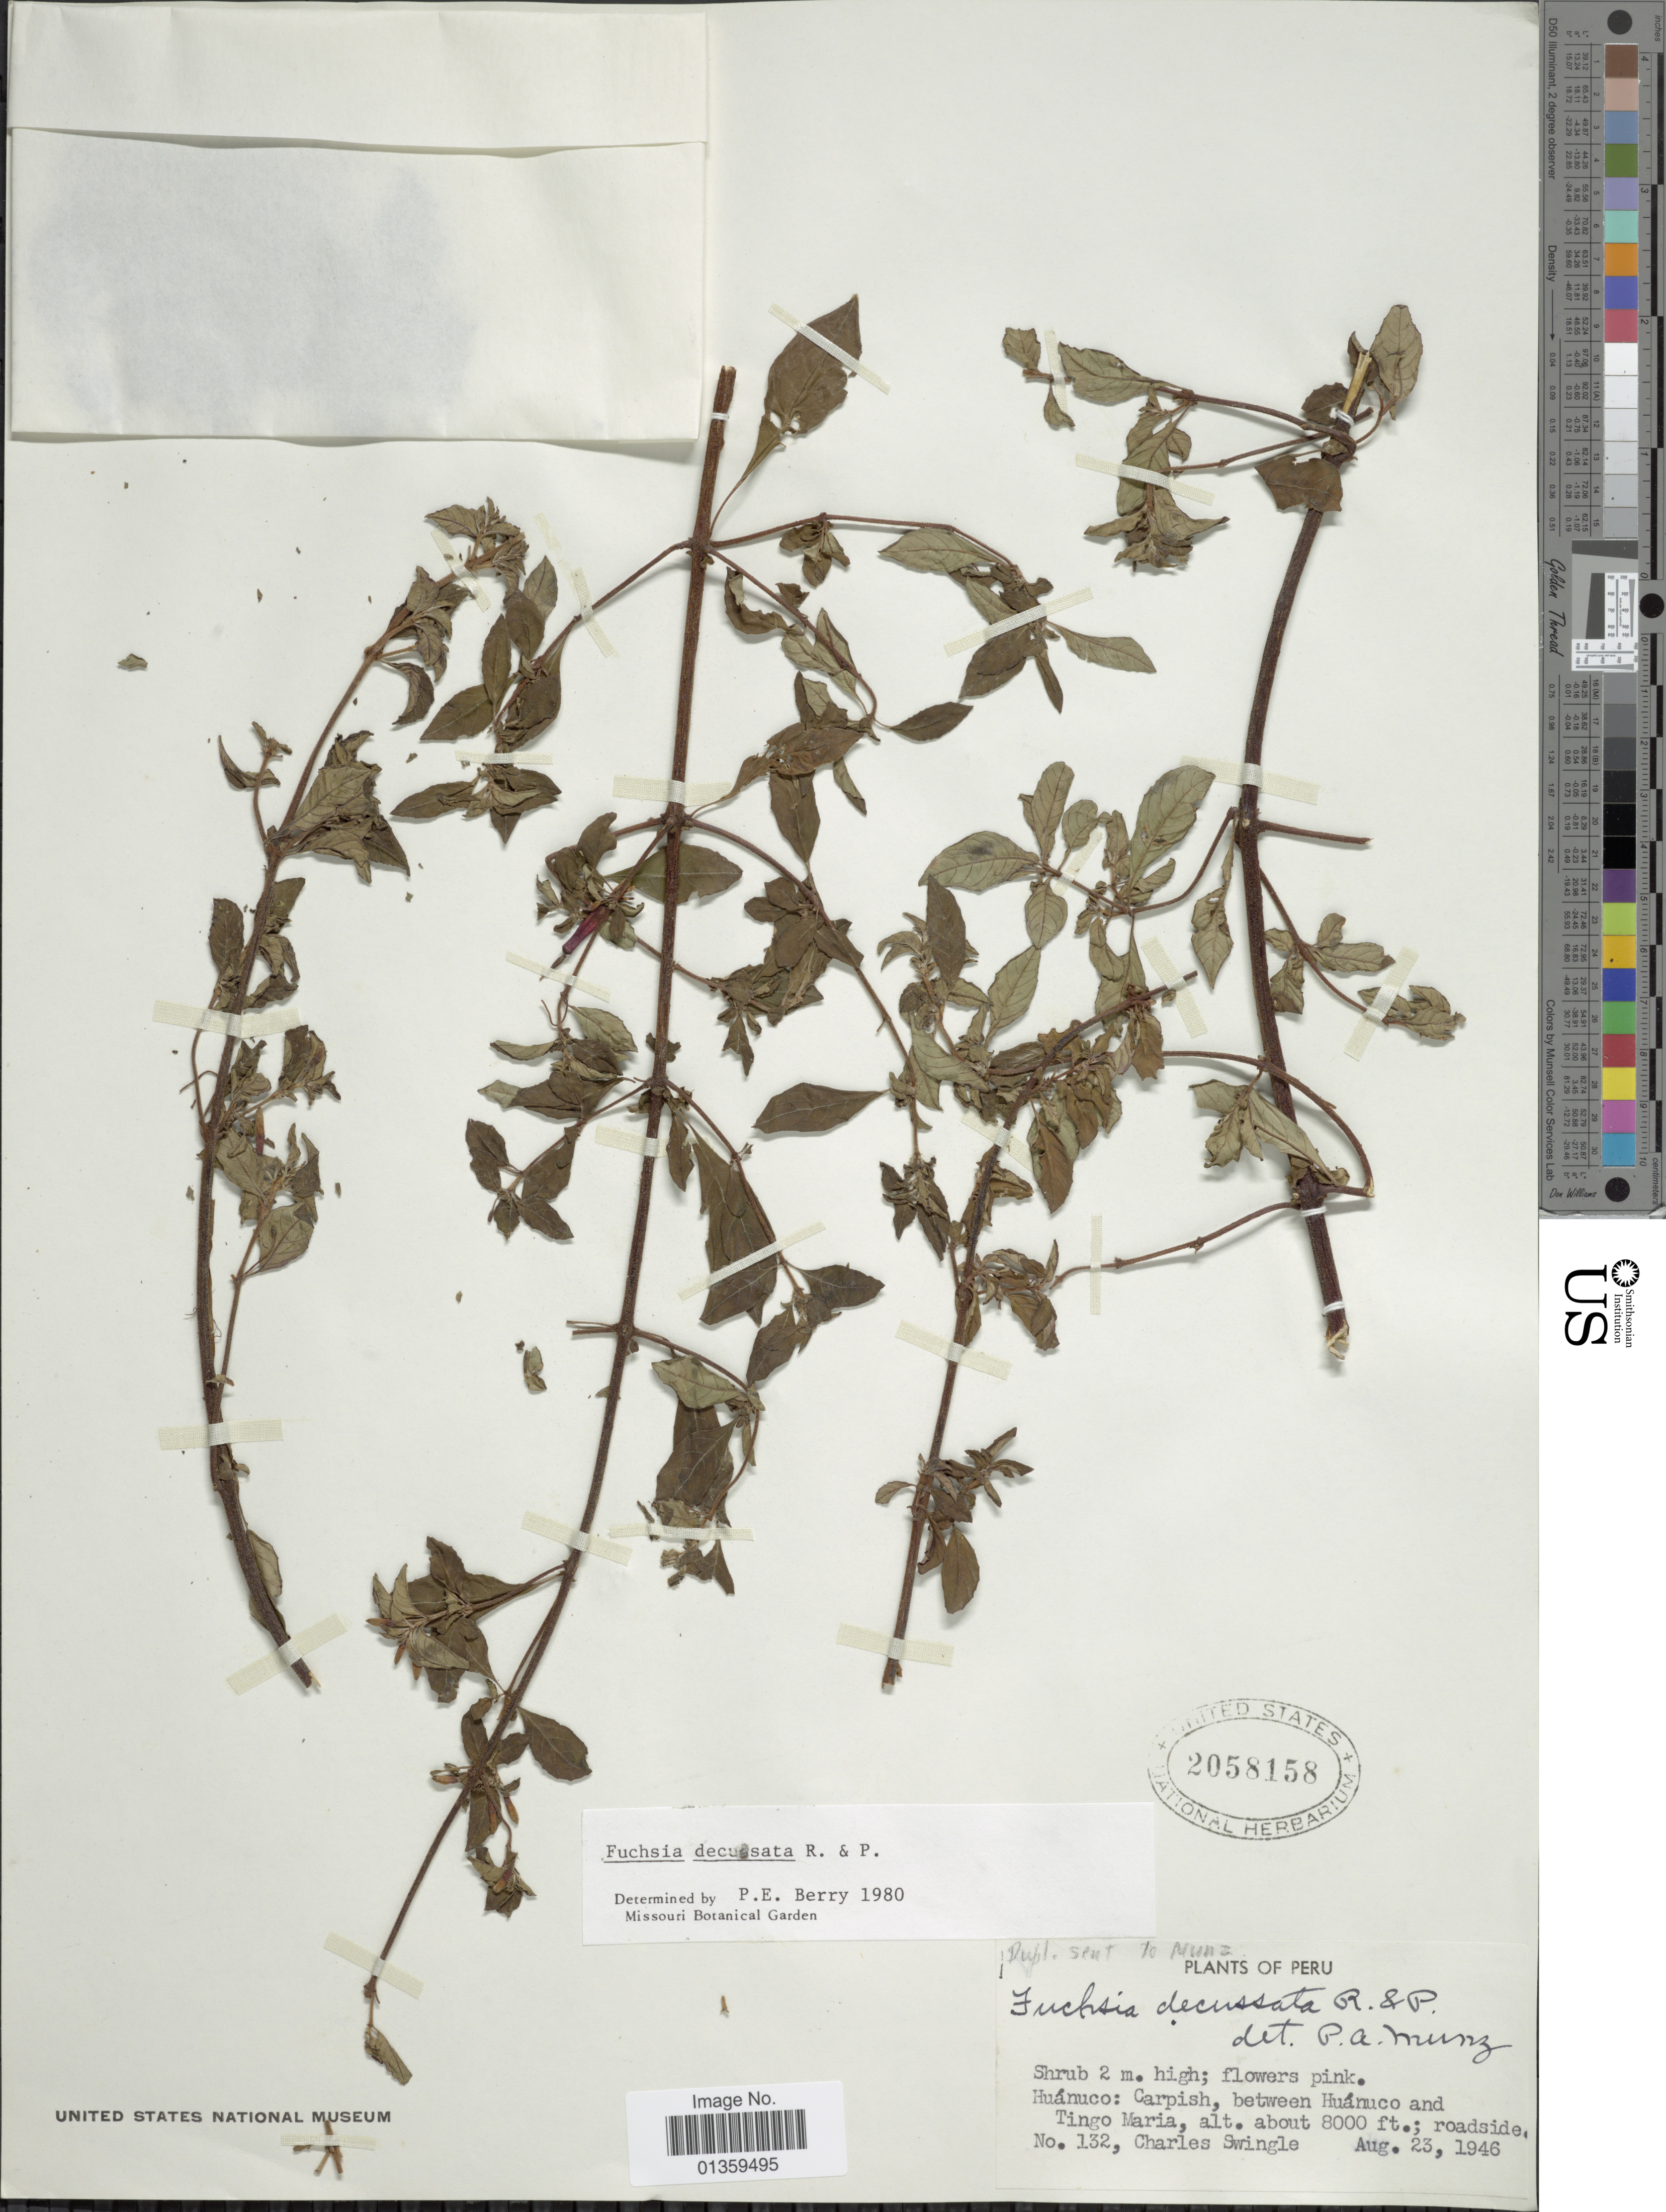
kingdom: Plantae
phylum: Tracheophyta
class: Magnoliopsida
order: Myrtales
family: Onagraceae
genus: Fuchsia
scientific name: Fuchsia decussata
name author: Ruiz & Pav.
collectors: C. Swingle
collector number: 132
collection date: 1946-08-23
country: Peru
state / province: Huánuco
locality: Carpish, between Huánuco and Tingo Maria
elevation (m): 2438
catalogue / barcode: US 2058158